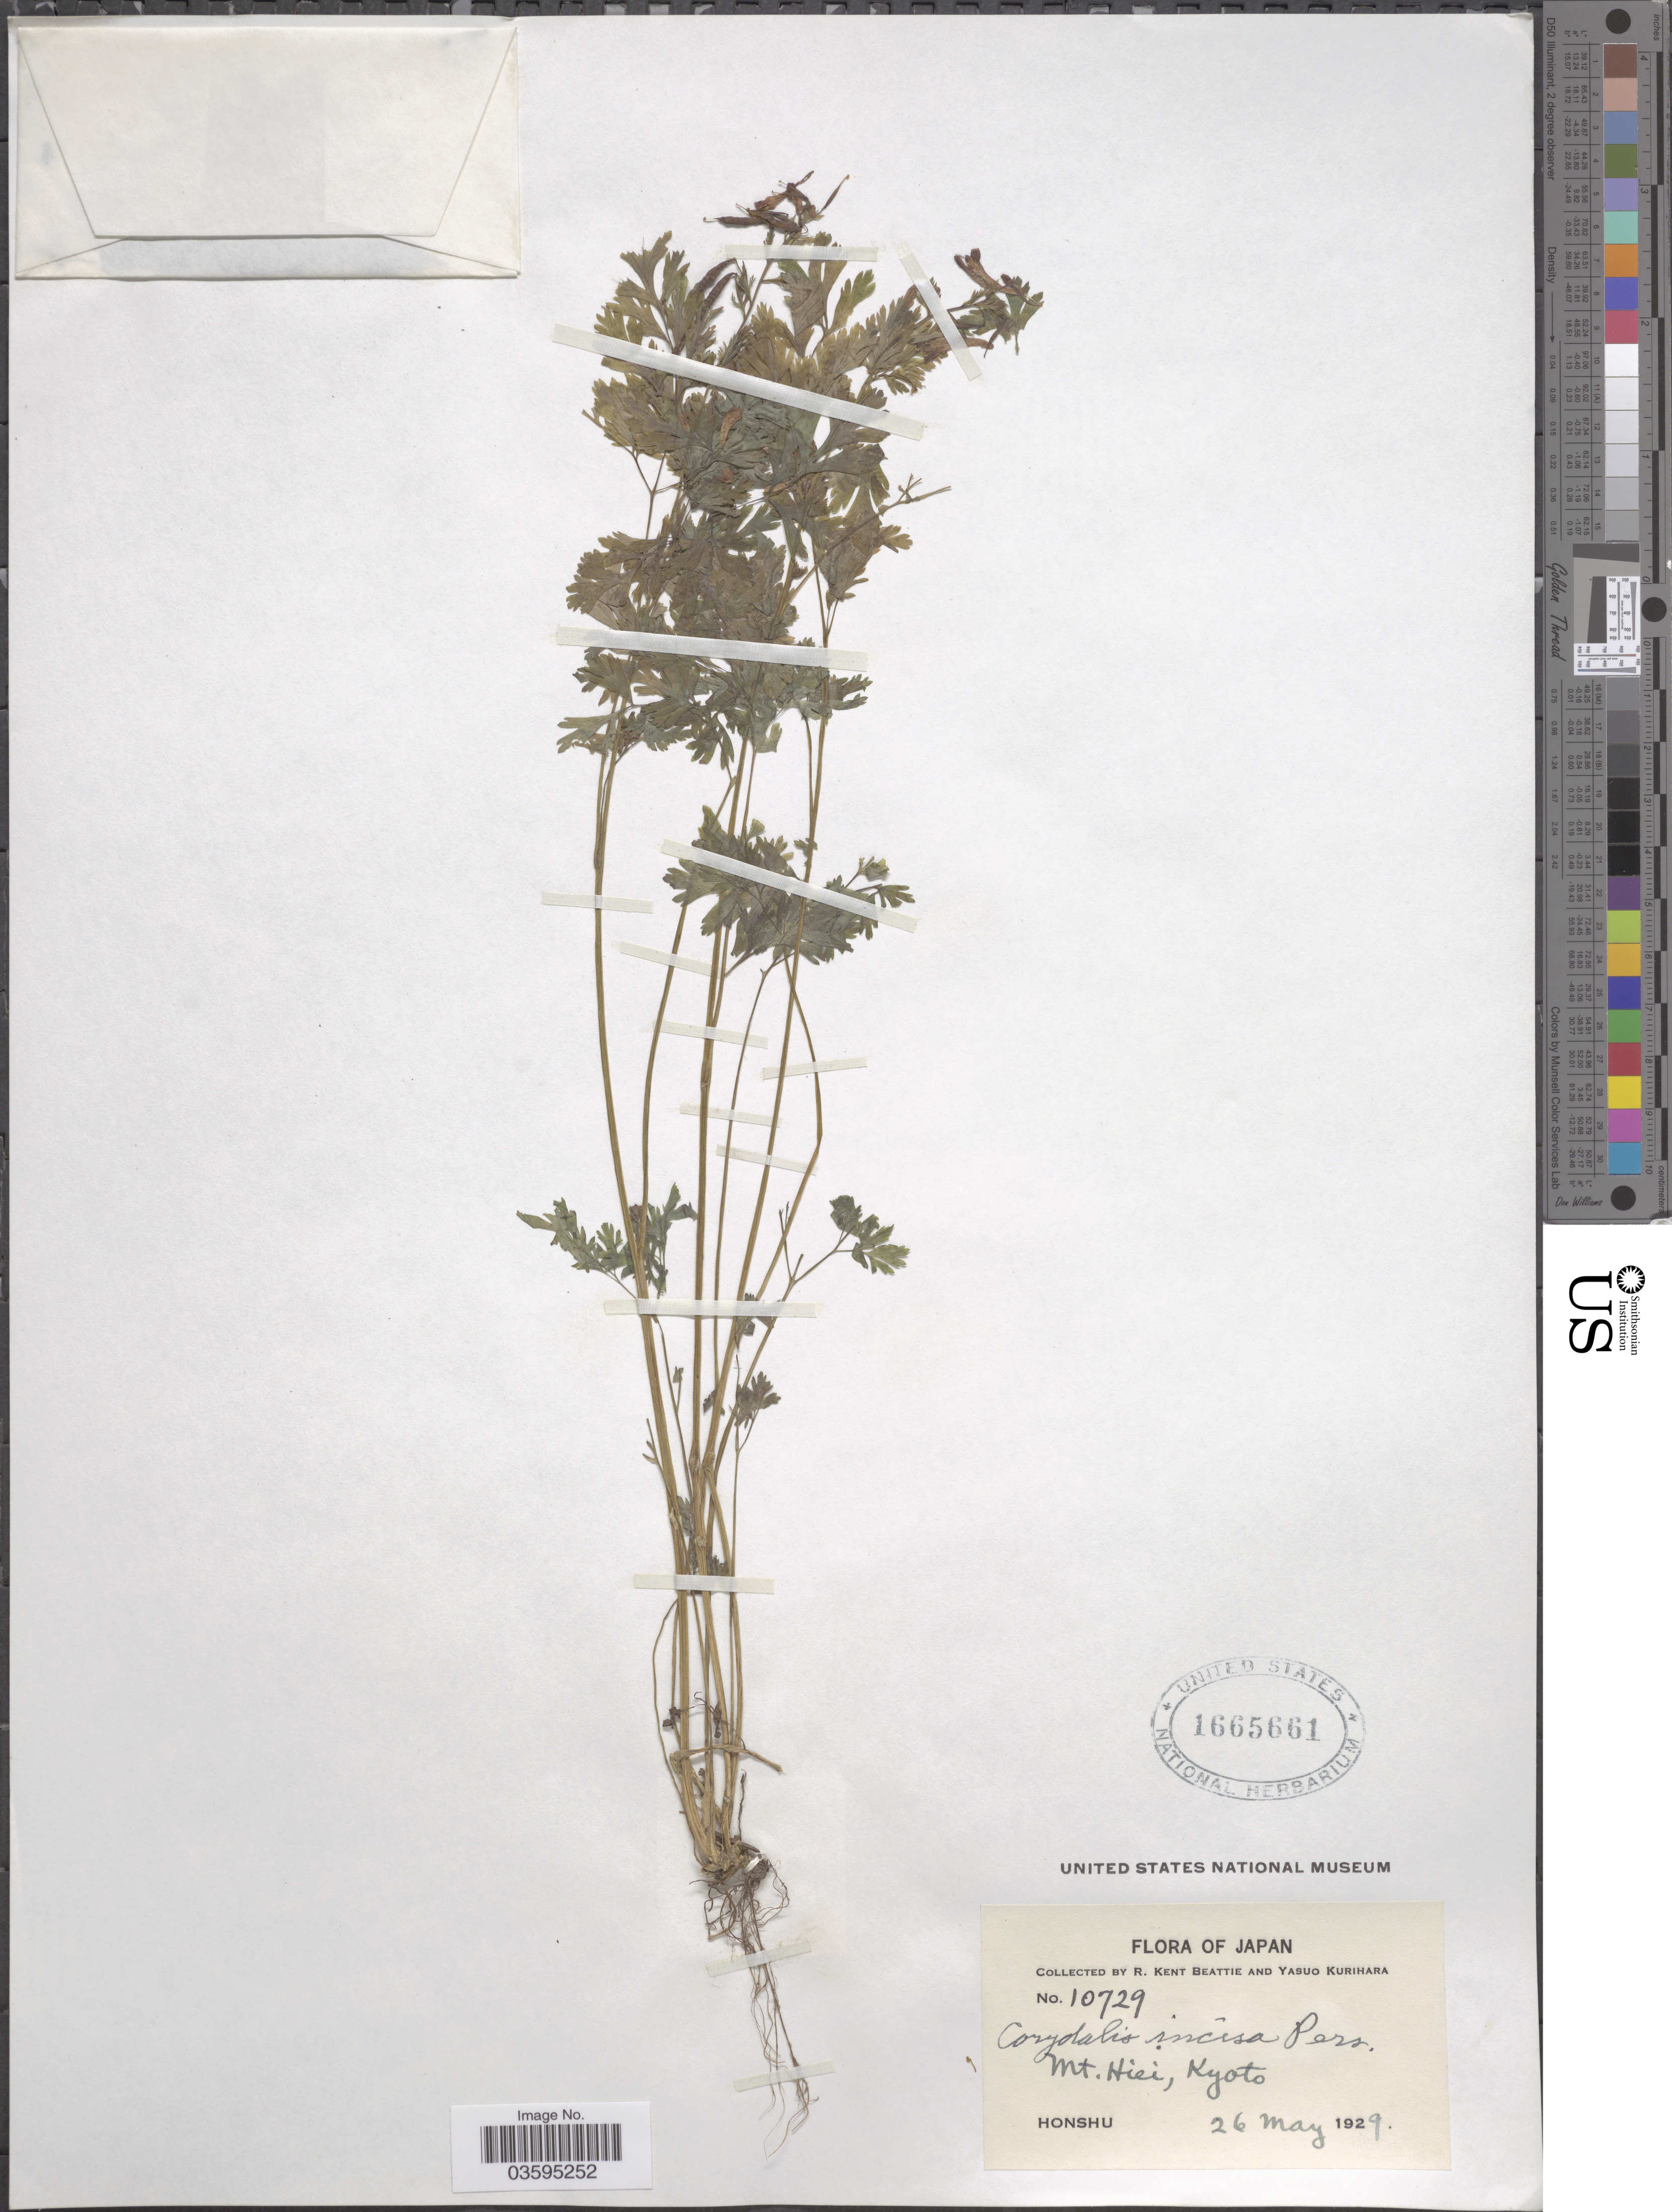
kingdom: Plantae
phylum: Tracheophyta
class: Magnoliopsida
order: Ranunculales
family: Papaveraceae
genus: Corydalis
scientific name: Corydalis incisa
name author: (Thunb.) Pers.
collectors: R. K. Beattie & Y. Kurihara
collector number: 10729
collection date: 1929-05-26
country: Japan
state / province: Kyoto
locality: Mt. Hiei. Honshu.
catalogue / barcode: US 1665661